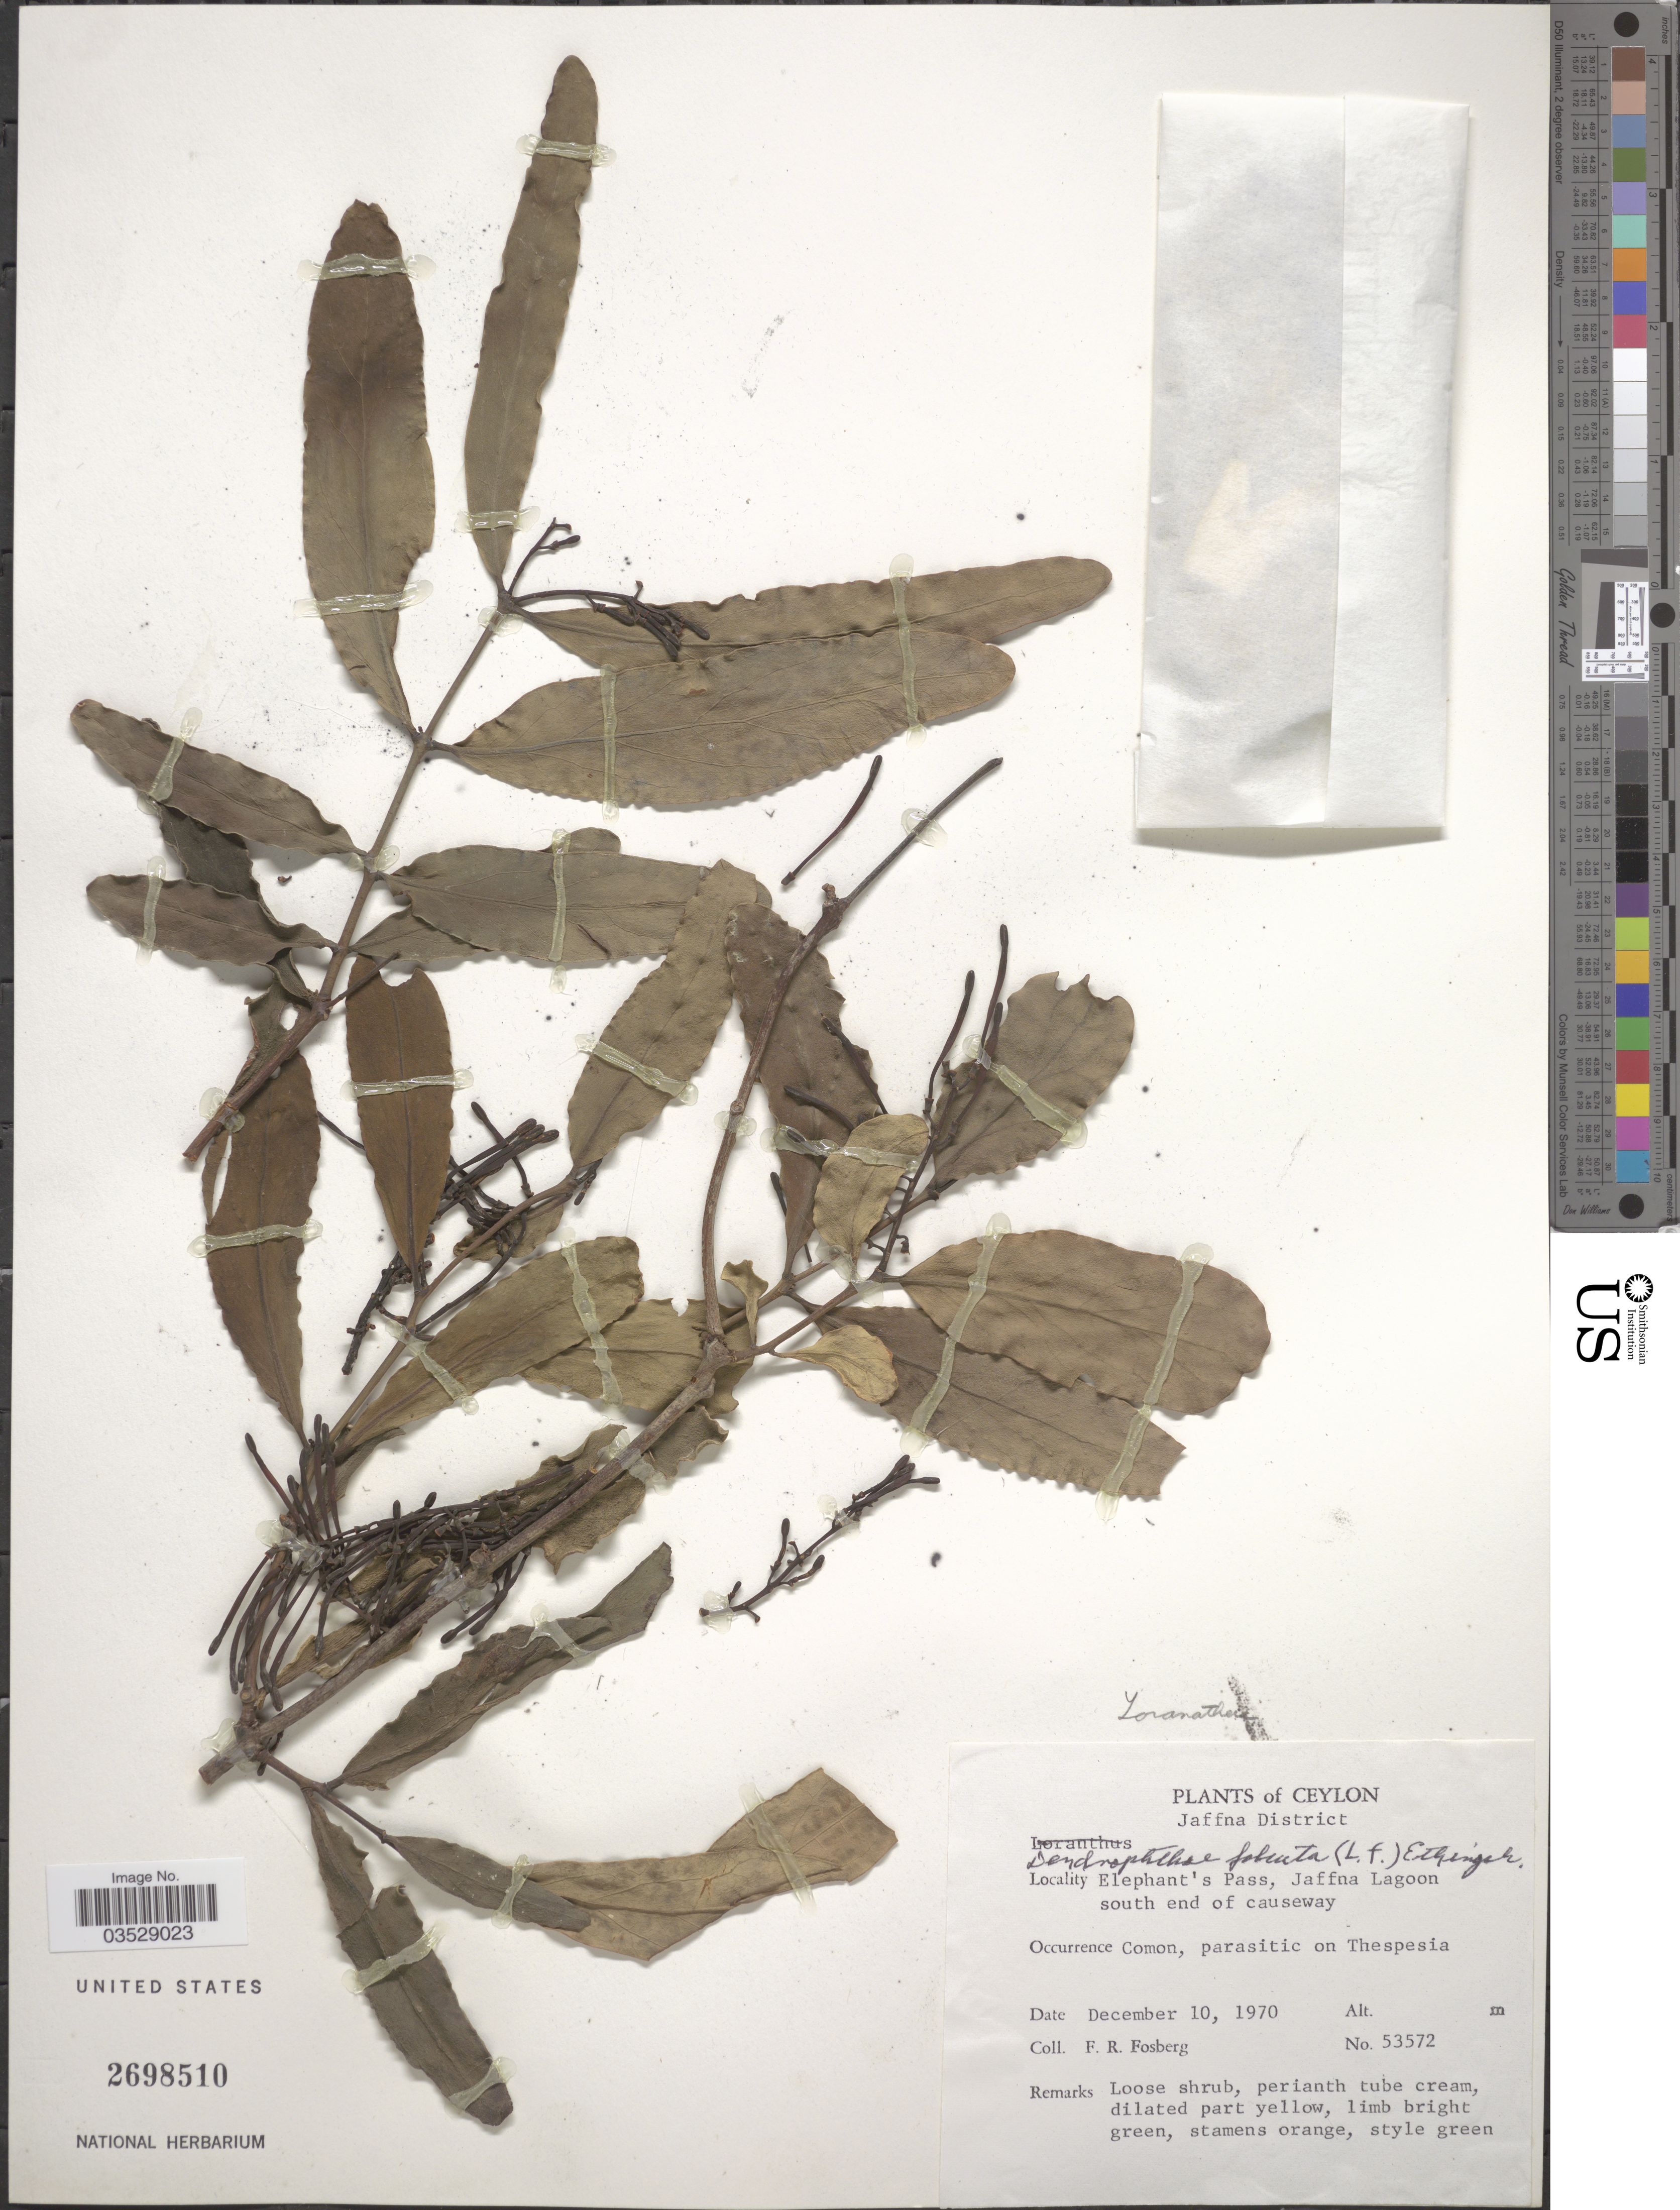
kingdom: Plantae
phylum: Tracheophyta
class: Magnoliopsida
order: Santalales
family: Loranthaceae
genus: Dendrophthoe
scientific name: Dendrophthoe falcata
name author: (L. f.) Ettingsh.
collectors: F. R. Fosberg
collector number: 53572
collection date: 1970-12-10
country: Sri Lanka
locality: Ceylon. Jaffna District. Elephant's Pass, Jaffna Lagoon south end of cuaseway.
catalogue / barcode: US 2698510